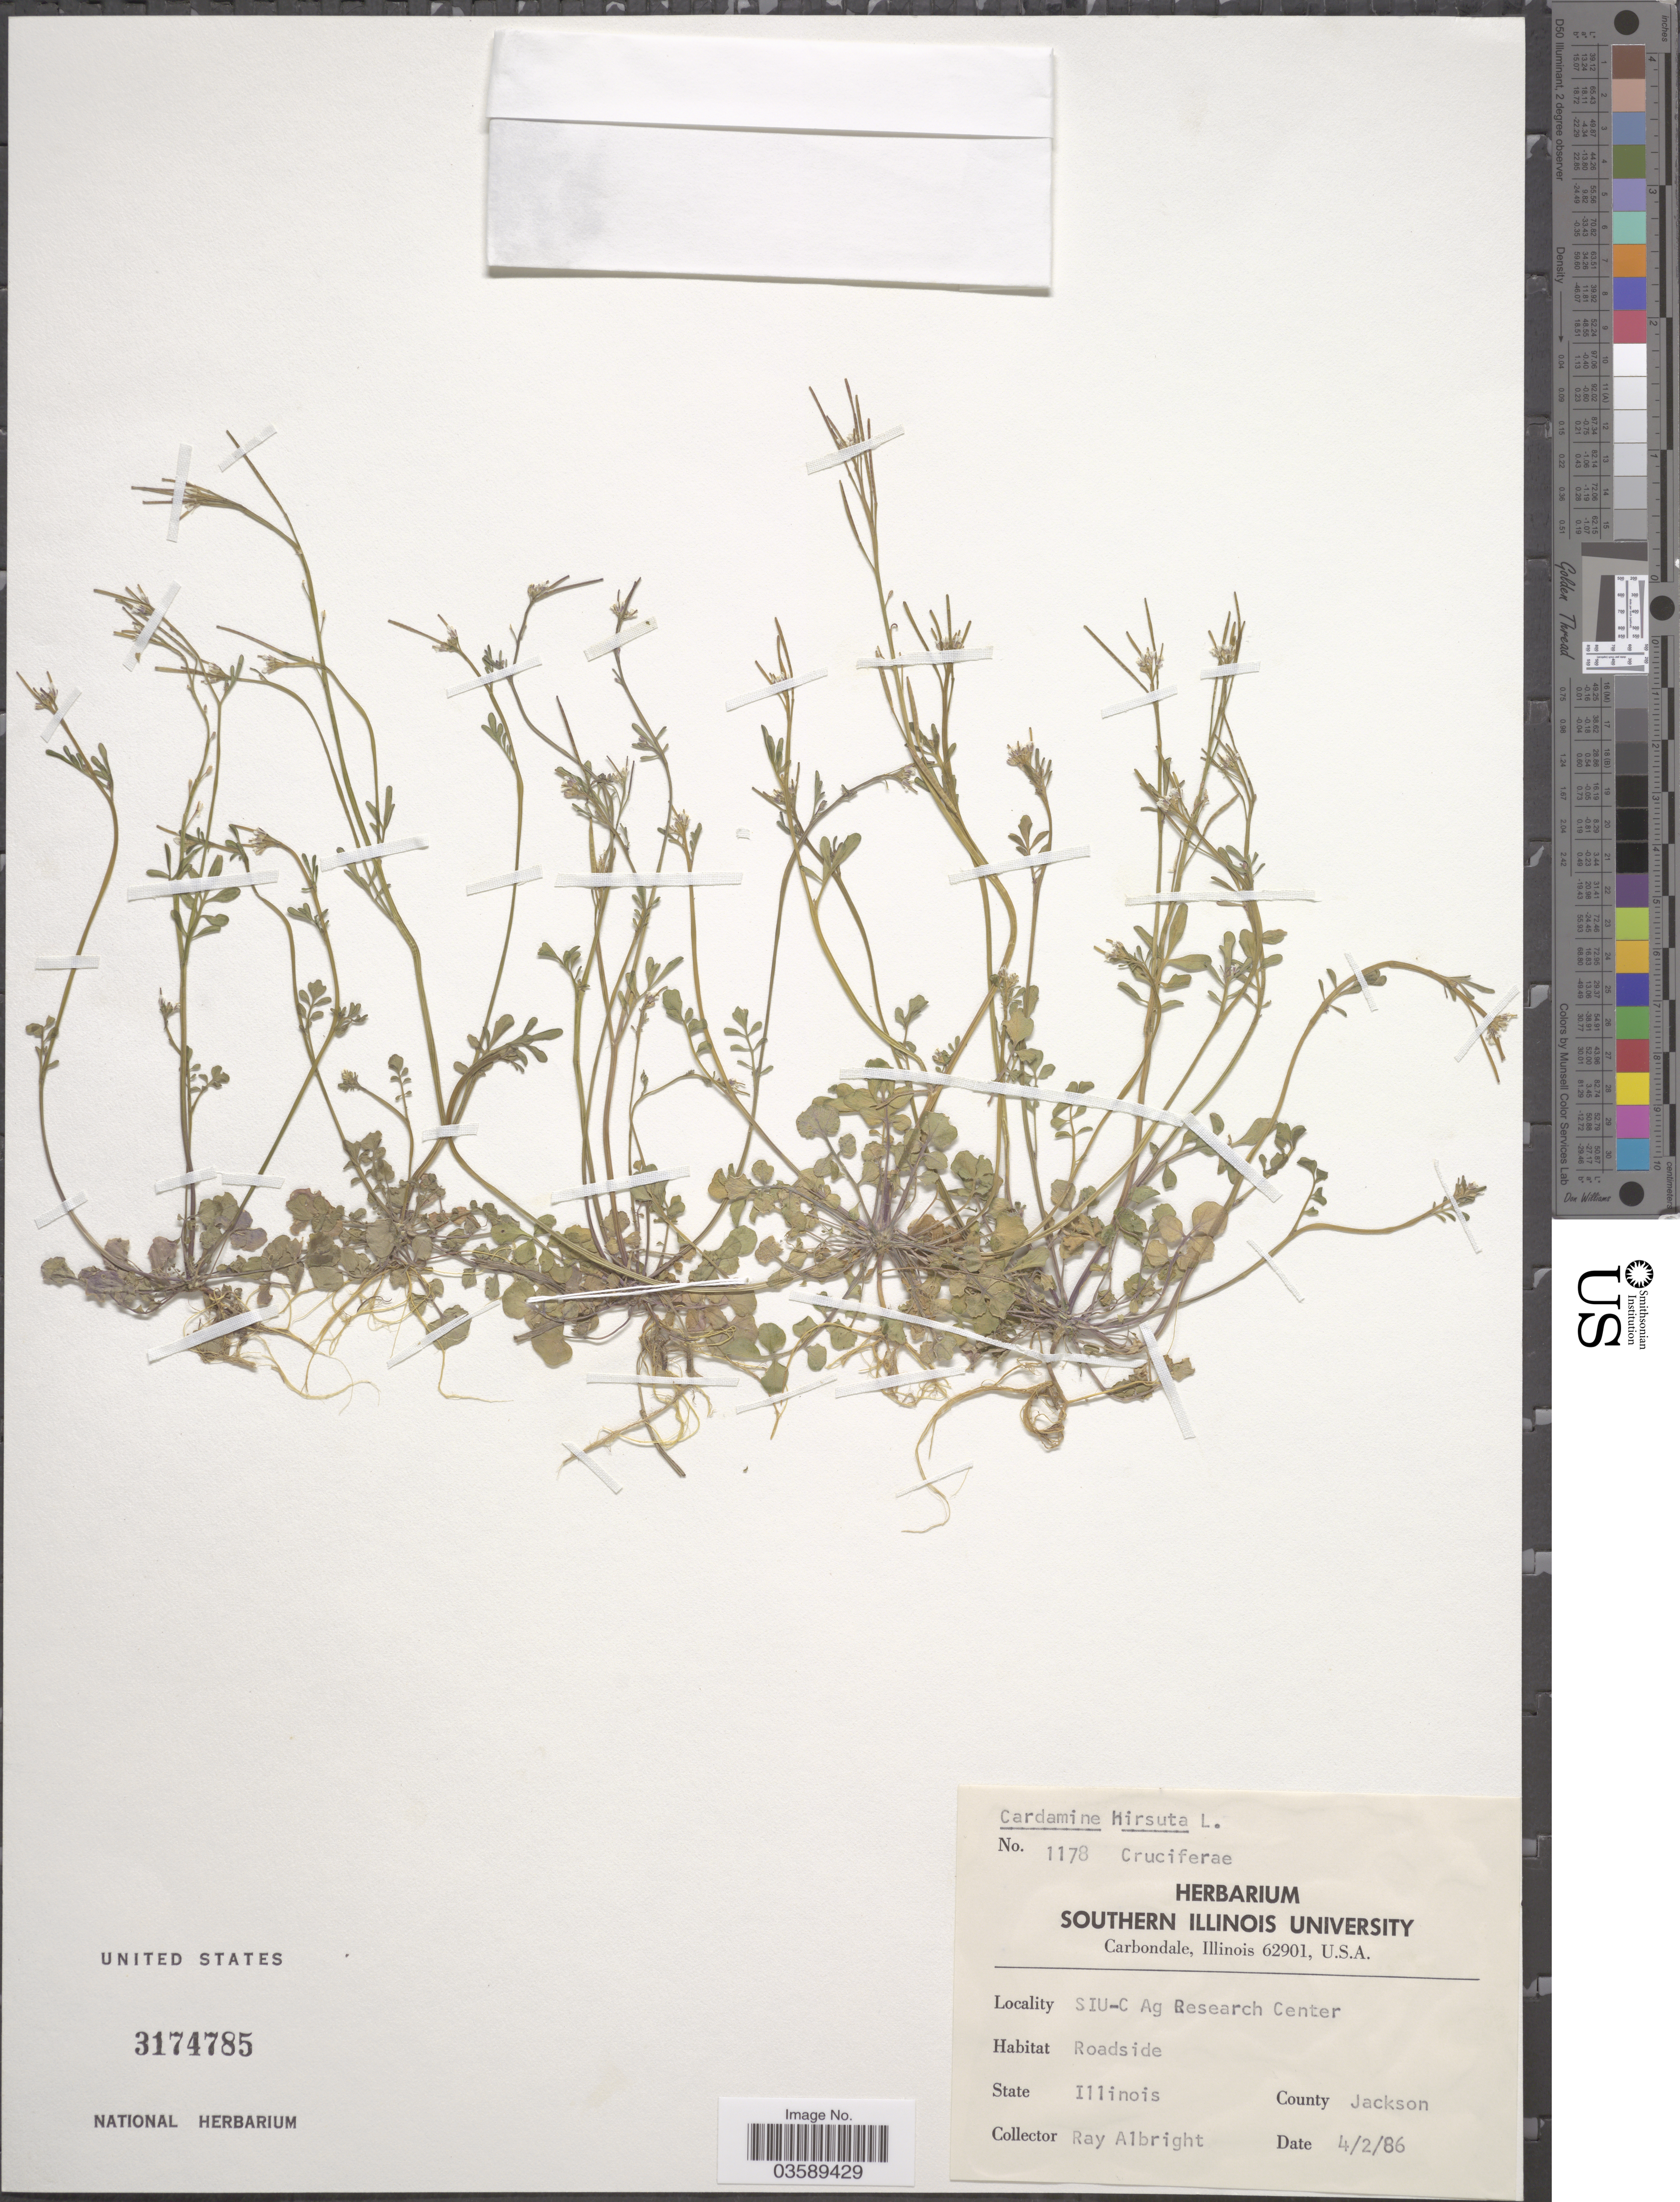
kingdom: Plantae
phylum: Tracheophyta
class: Magnoliopsida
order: Brassicales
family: Brassicaceae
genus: Cardamine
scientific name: Cardamine hirsuta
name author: L.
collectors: R. Albright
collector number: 1178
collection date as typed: Transcribed d/m/y: 2/4/86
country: United States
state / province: Illinois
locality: SIU-C Ag Research Center. County Jackson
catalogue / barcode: US 3174785